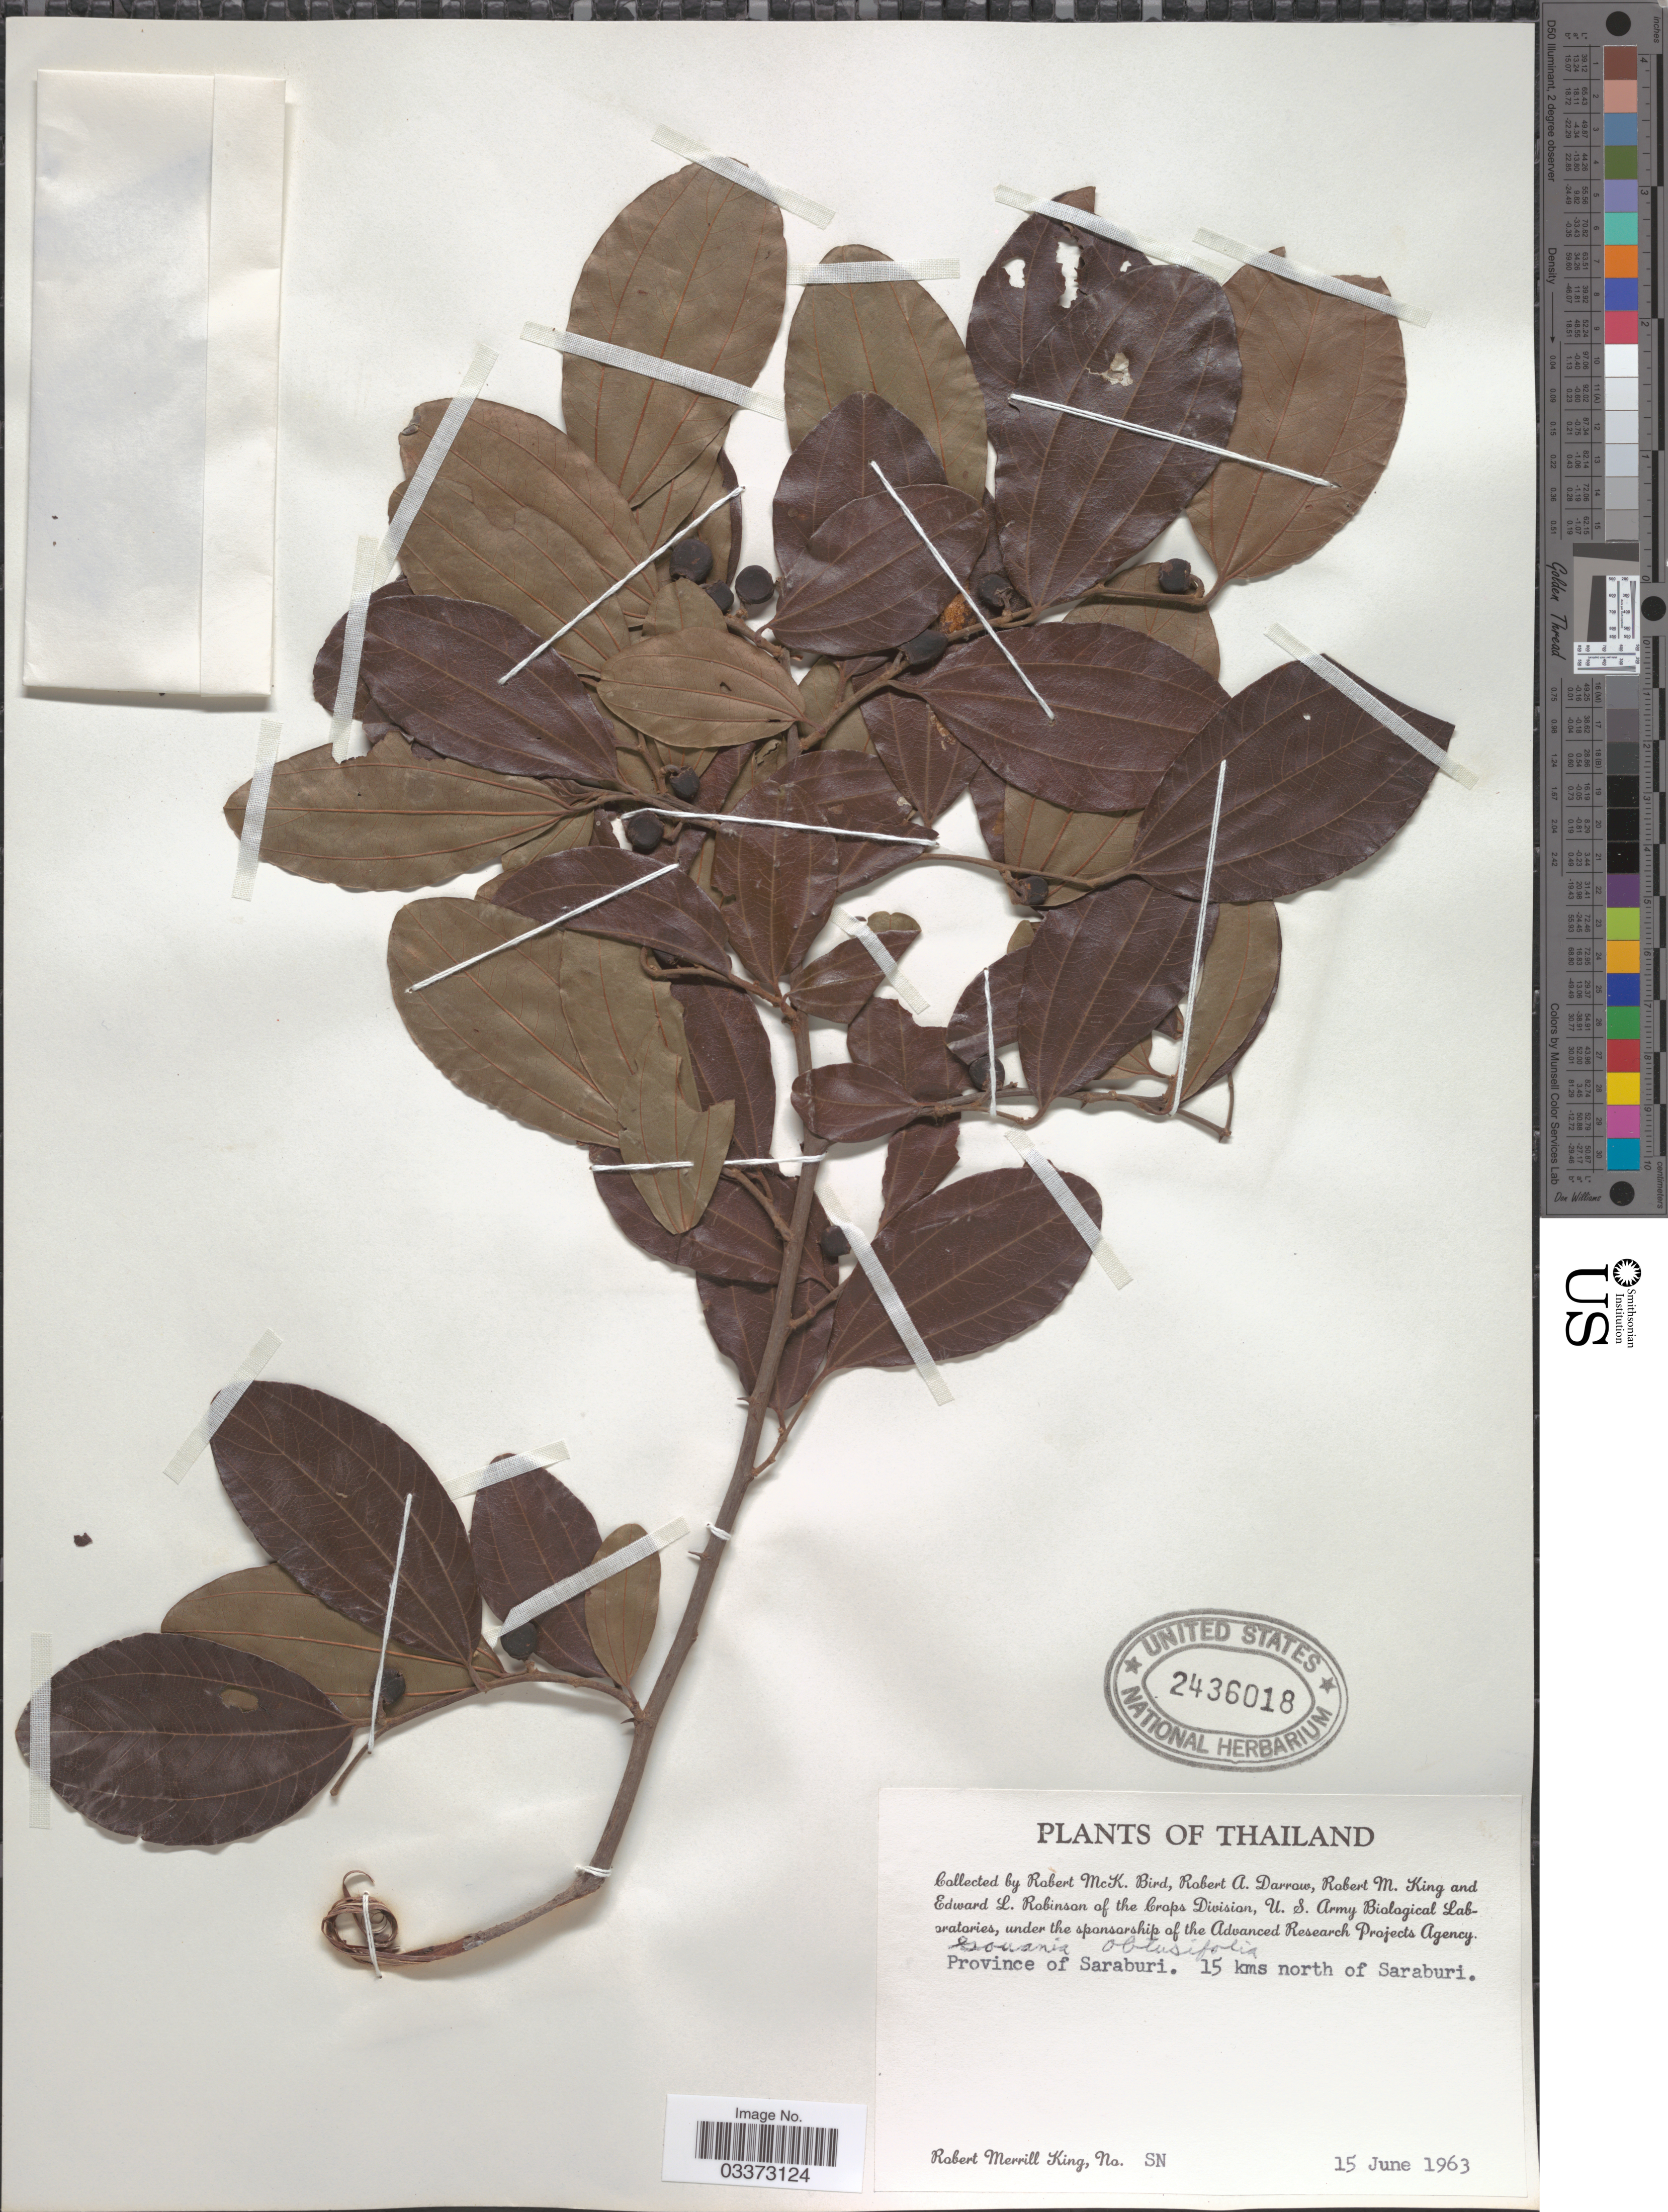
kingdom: Plantae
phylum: Tracheophyta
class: Magnoliopsida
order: Rosales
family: Rhamnaceae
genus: Gouania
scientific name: Gouania obtusifolia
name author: Vent. ex Brongn.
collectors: R. M. Bird, R. A. Darrow, R. M. King & E. L. Robinson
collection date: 1963-06-15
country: Thailand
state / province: Saraburi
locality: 15 kms north of Saraburi.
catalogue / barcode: US 2436018